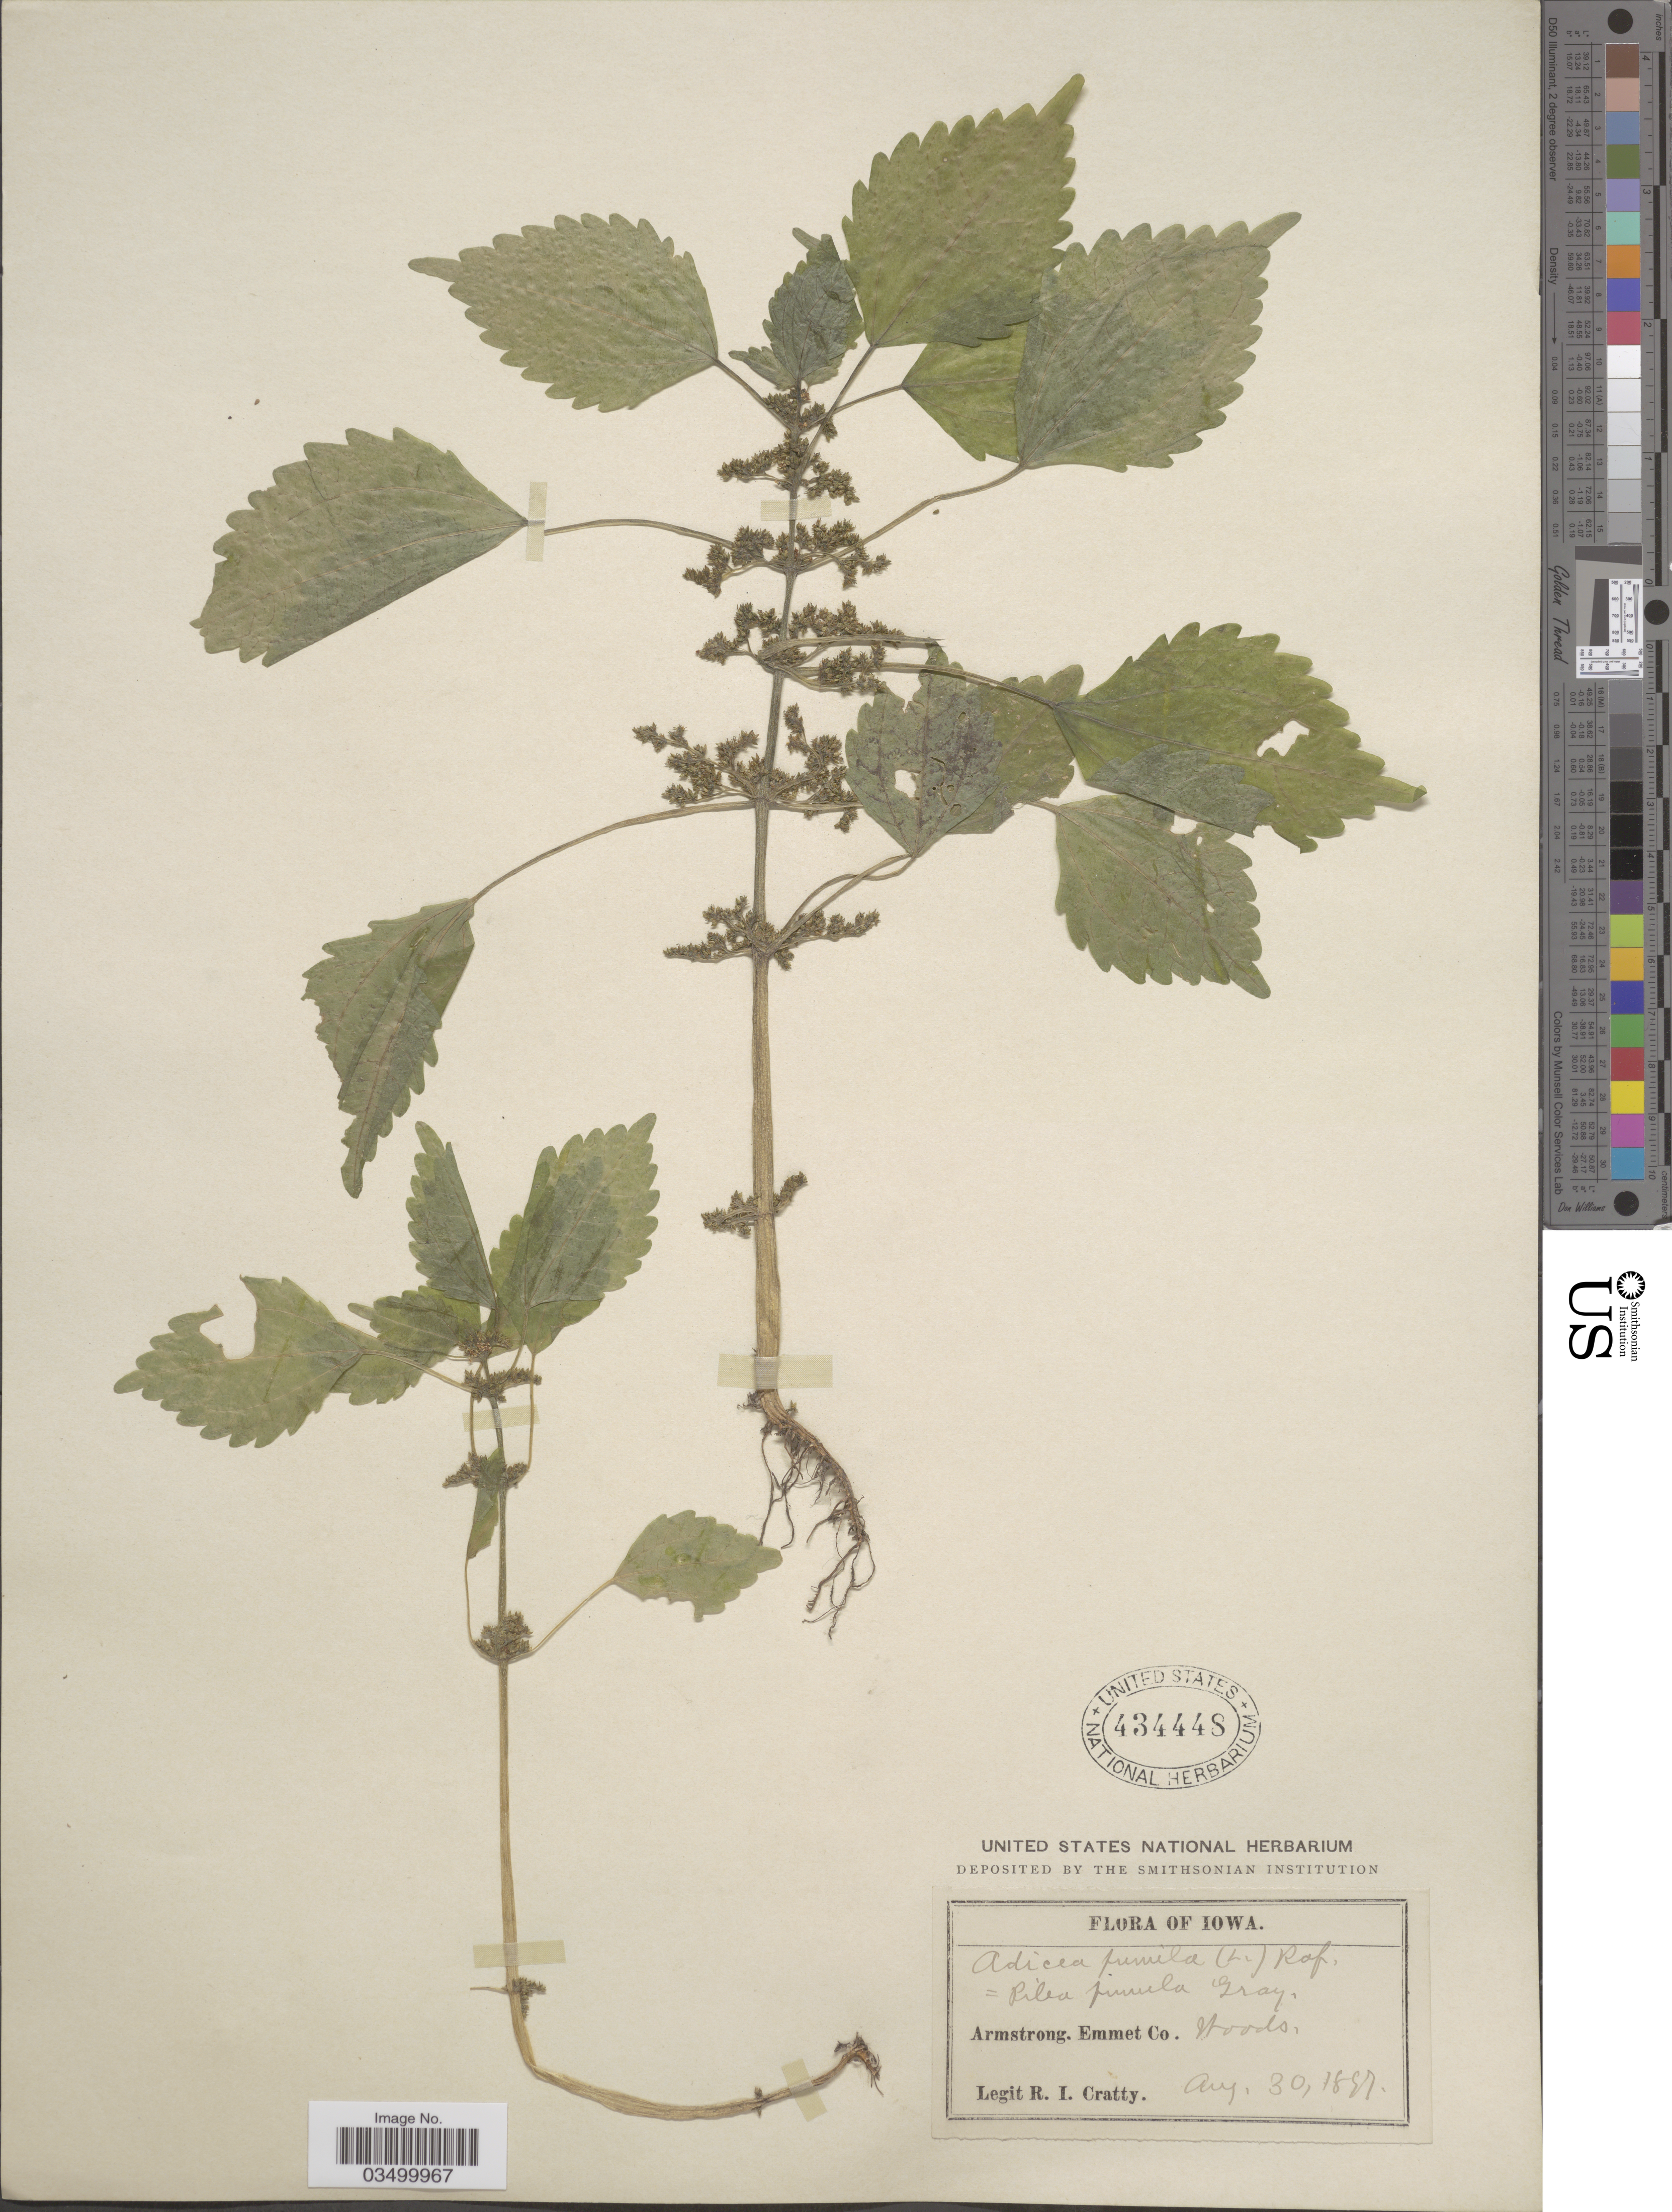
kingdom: Plantae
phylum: Tracheophyta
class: Magnoliopsida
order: Rosales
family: Urticaceae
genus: Pilea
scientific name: Pilea pumila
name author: (L.) A. Gray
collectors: R. Cratty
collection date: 1887-08-30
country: United States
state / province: Iowa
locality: Armstrong. Emmet Co.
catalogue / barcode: US 434448